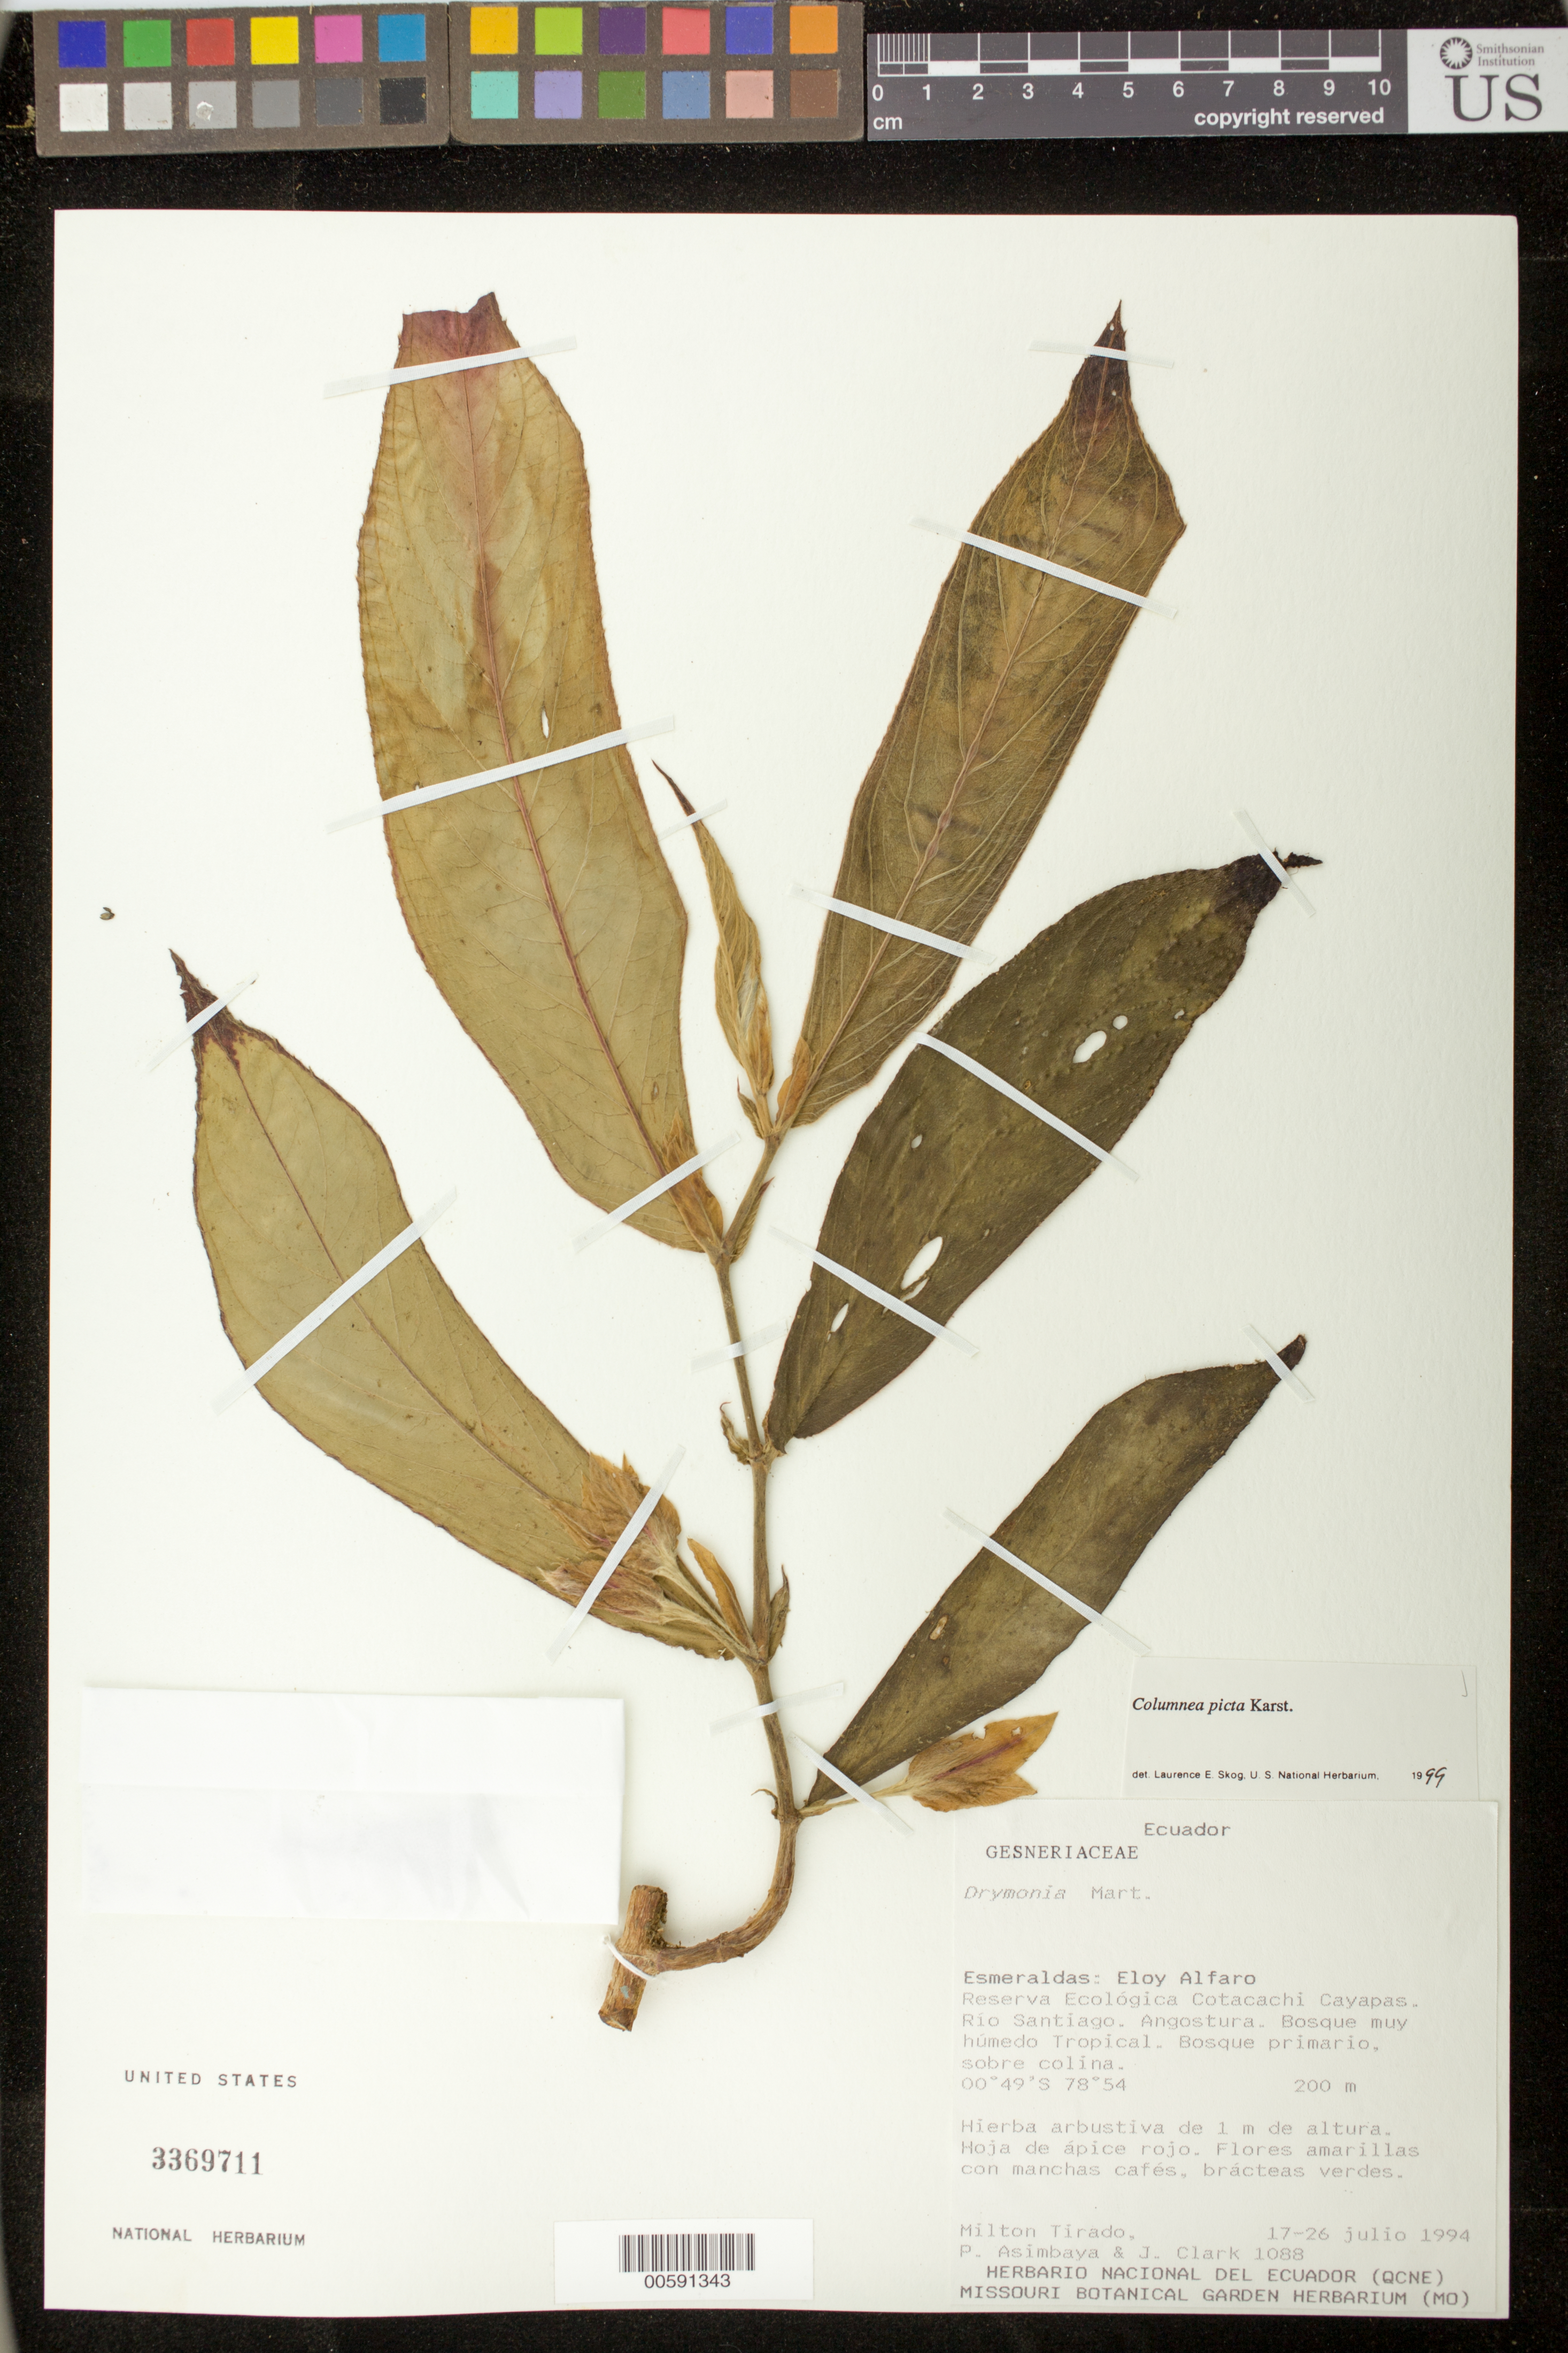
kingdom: Plantae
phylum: Tracheophyta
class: Magnoliopsida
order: Lamiales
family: Gesneriaceae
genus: Columnea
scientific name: Columnea karsteniana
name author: Singh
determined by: Skog, Laurence E.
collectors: M. Tirado, P. Asimbaya & J. L. Clark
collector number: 1088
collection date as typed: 17-26 Jul 1994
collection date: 1994-07-17/1994-07-26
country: Ecuador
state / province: Esmeraldas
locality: Eloy Alfaro: Reserva Ecológica Cotacachi Cayapas, Río Santiago, Angosture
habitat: Bosque muy húmedo tropical; bosque primario, sobre colina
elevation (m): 200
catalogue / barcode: US 3369711